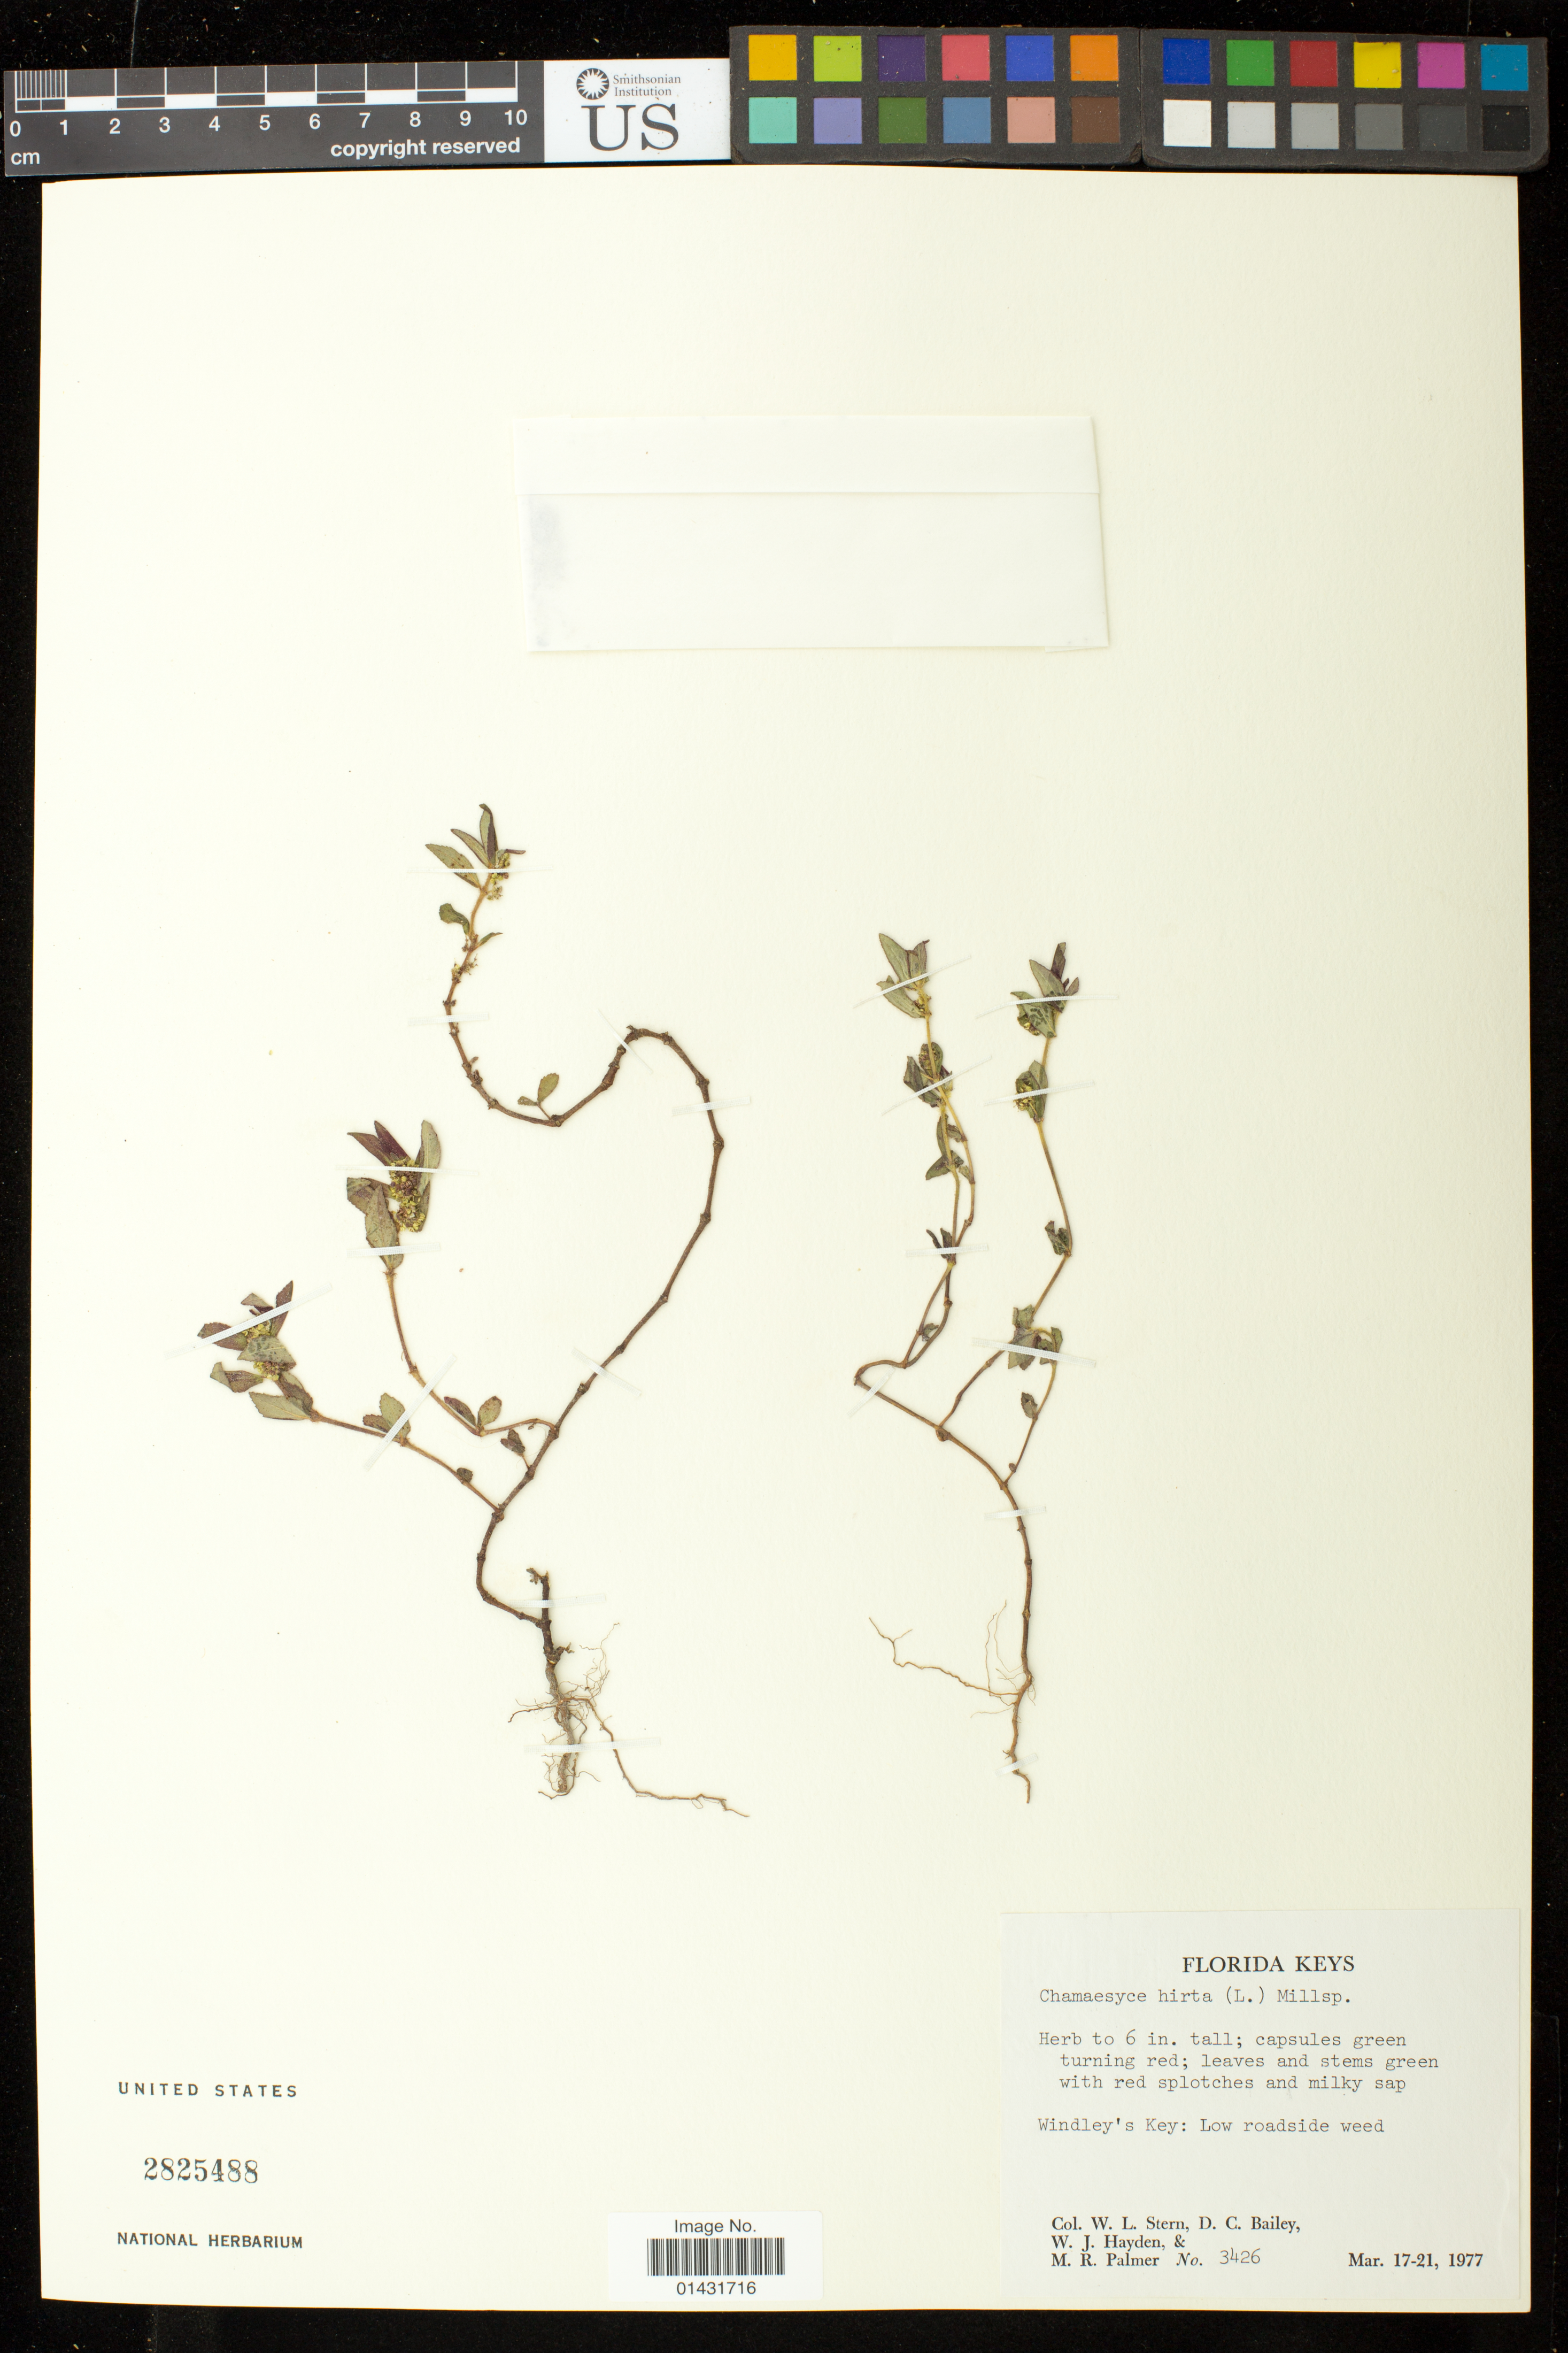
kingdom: Plantae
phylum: Tracheophyta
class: Magnoliopsida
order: Malpighiales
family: Euphorbiaceae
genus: Euphorbia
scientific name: Euphorbia hirta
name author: L.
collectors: W. L. Stern, D. C. Bailey, W. Hayden & M. R. Palmer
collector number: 3426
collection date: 1977-03-17/1977-03-21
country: United States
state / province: Florida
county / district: Monroe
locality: Windley's Key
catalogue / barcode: US 2825488